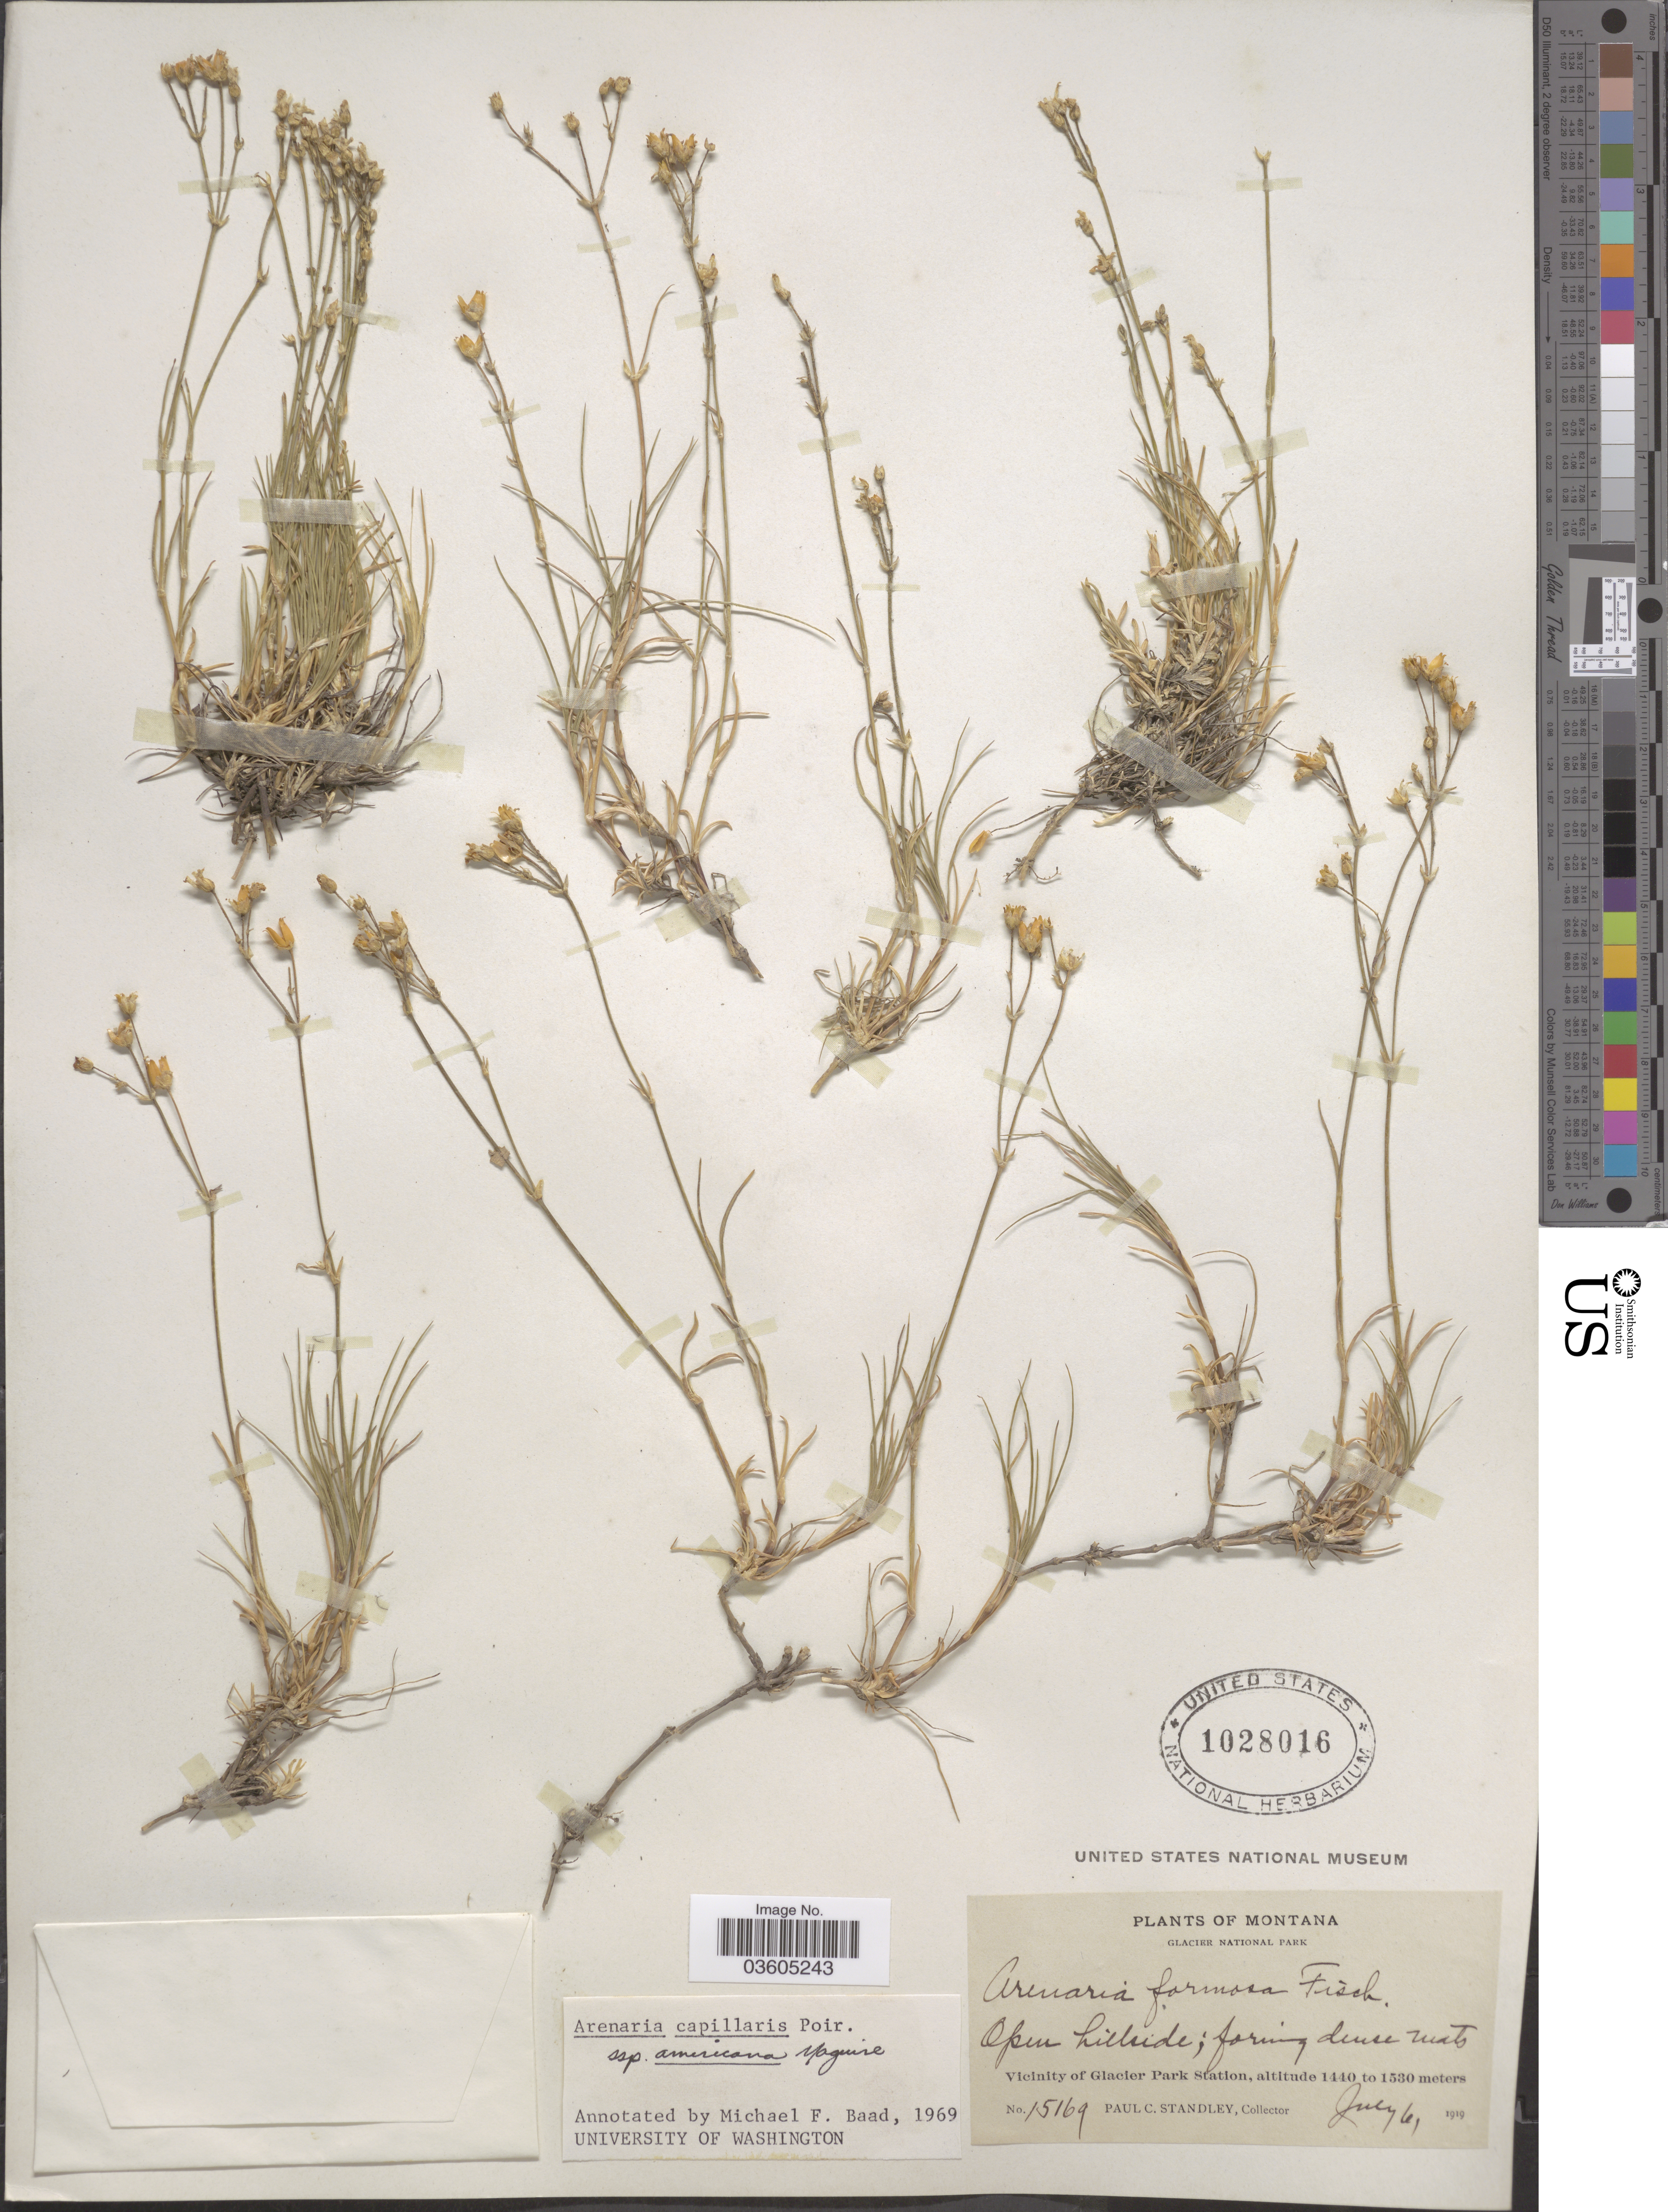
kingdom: Plantae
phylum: Tracheophyta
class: Magnoliopsida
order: Caryophyllales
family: Caryophyllaceae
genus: Eremogone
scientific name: Eremogone capillaris var. americana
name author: (Maguire) R.L. Hartm. & Rabeler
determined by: U.S. National Herbarium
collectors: P. C. Standley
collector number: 15169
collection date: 1919-07-06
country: United States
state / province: Montana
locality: Glacier National Park. Vicinity of Glacier Park Station.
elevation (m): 1440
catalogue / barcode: US 1028016